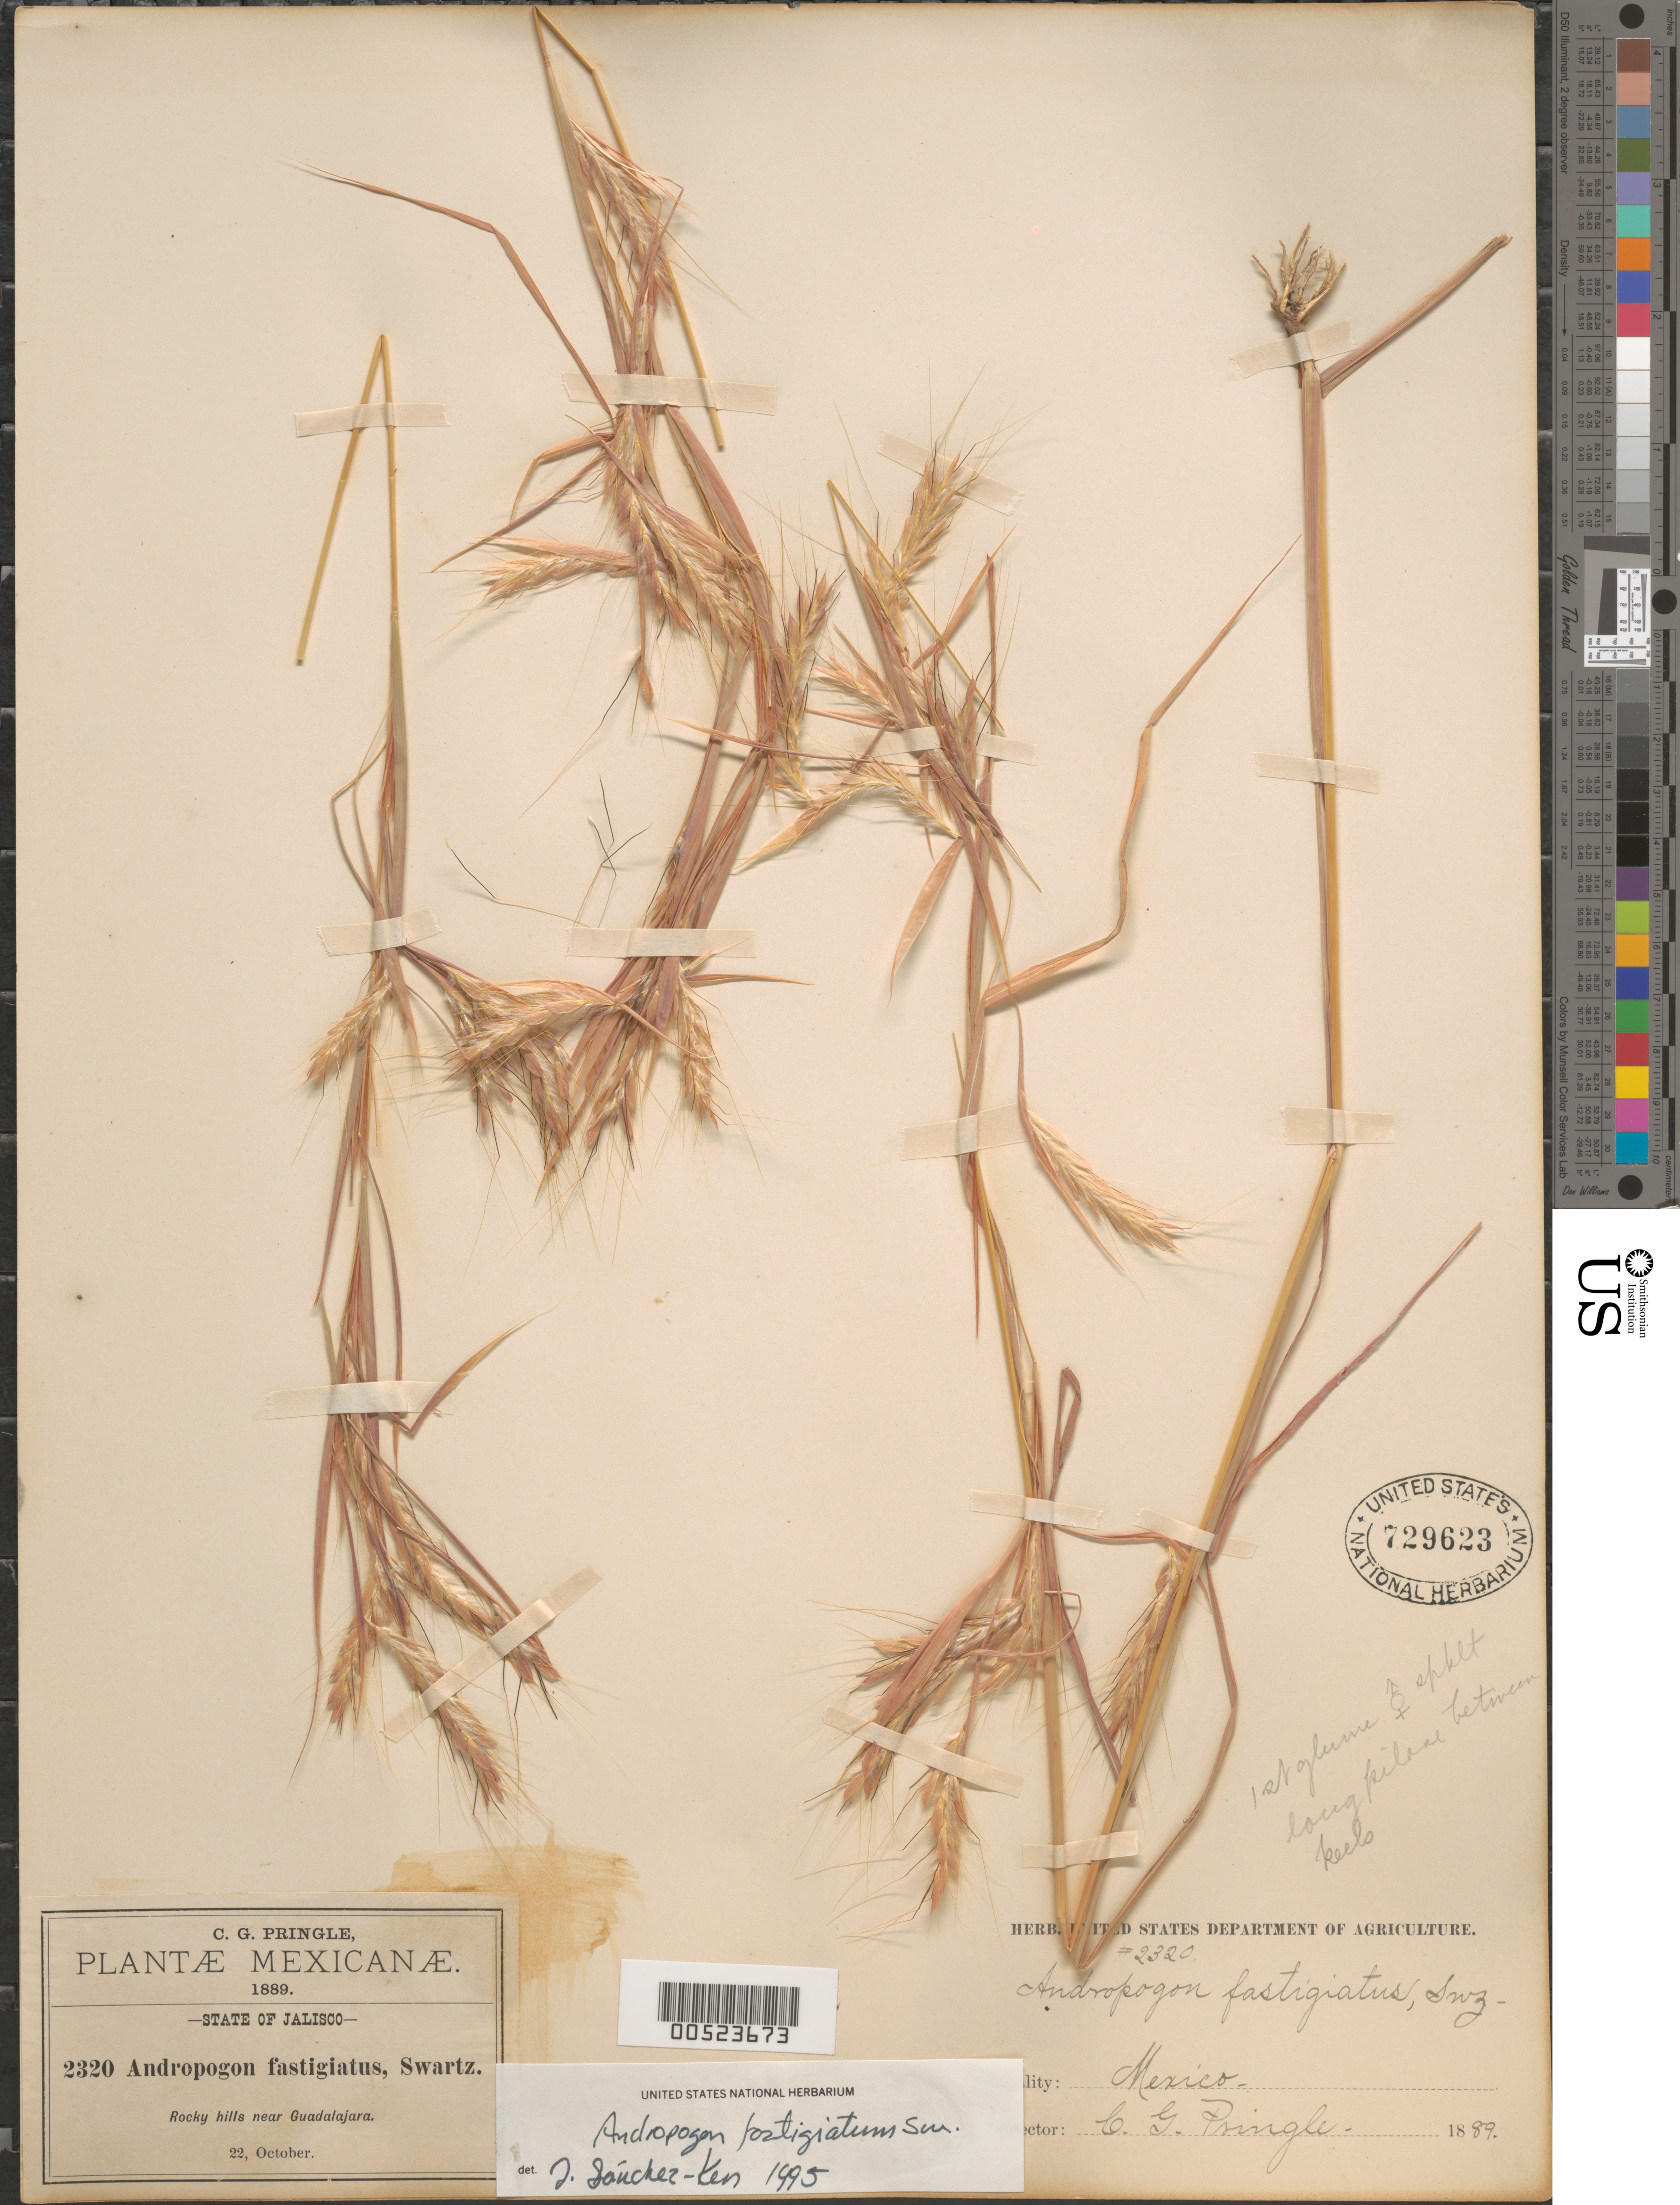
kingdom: Plantae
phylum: Tracheophyta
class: Liliopsida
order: Poales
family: Poaceae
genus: Andropogon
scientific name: Andropogon fastigiatus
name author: Sw.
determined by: Sánchez-Ken, J. G.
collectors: C. G. Pringle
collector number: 2320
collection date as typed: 22 Oct 1889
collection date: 1889-10-22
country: Mexico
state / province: Jalisco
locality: Near Guadalajara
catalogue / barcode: US 729623